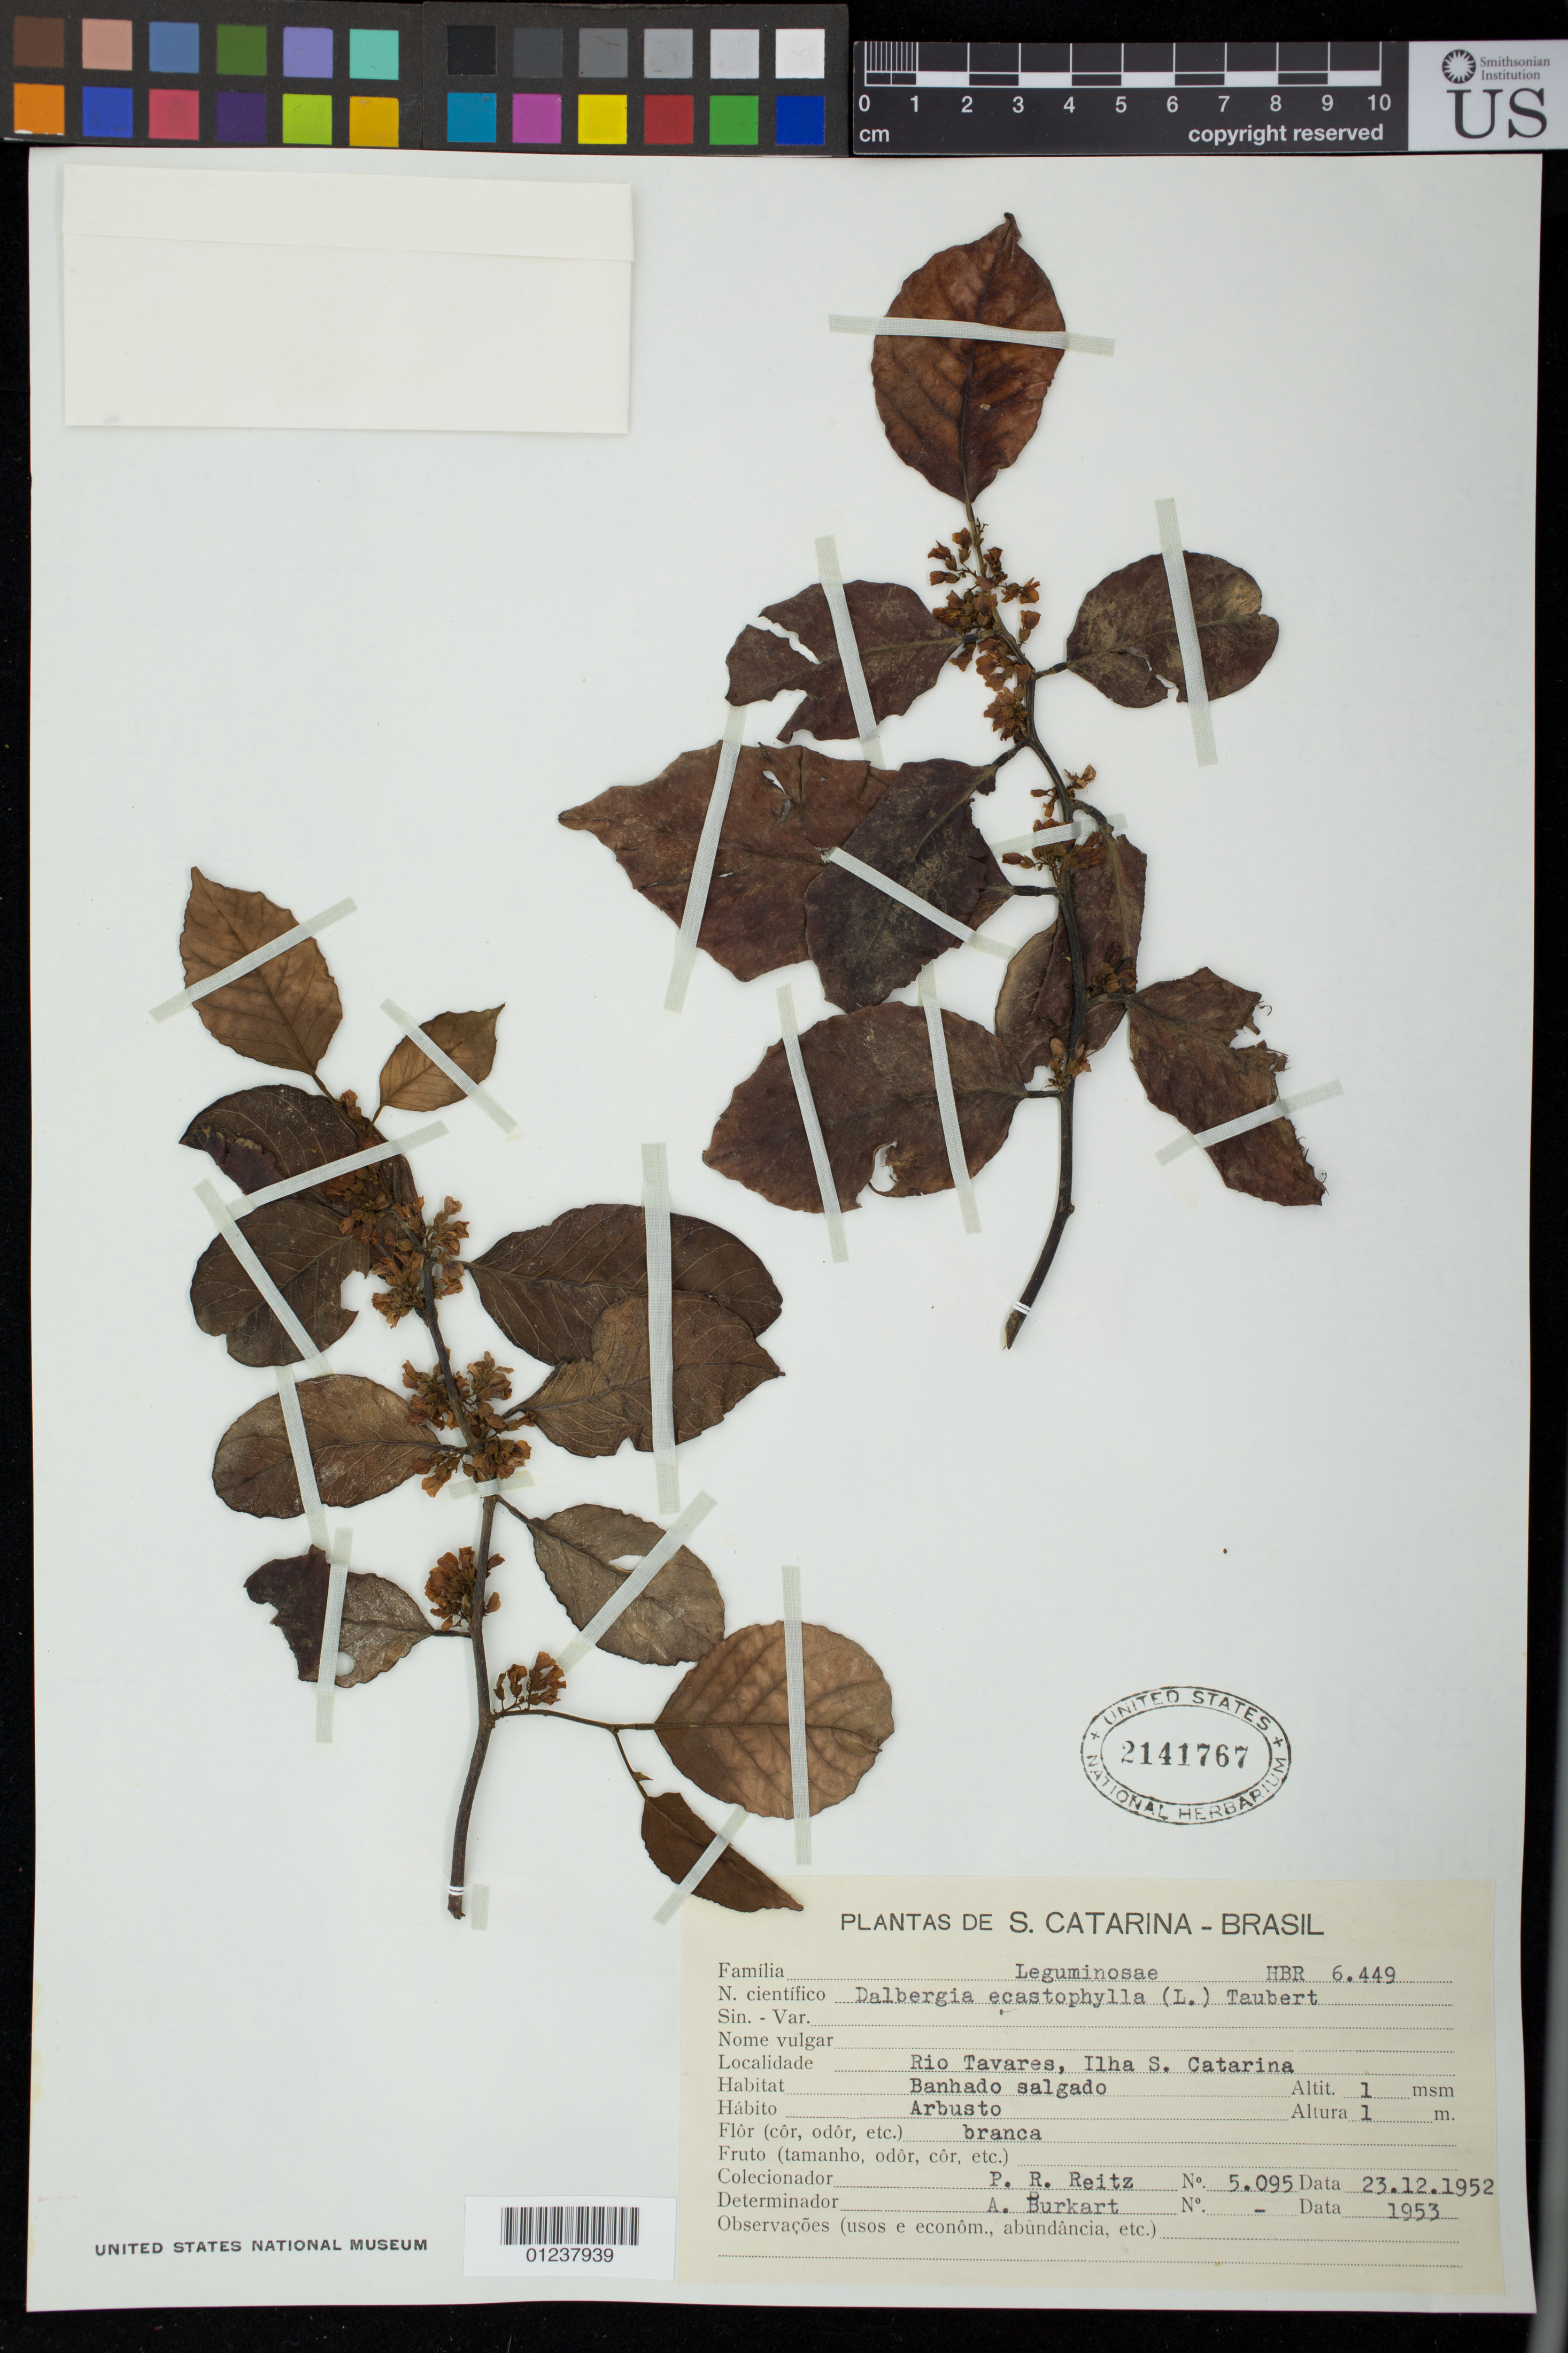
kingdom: Plantae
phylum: Tracheophyta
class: Magnoliopsida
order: Fabales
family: Fabaceae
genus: Dalbergia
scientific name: Dalbergia ecastaphyllum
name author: (L.) Taub.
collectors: R. Reitz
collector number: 5095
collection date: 1952-12-23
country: Brazil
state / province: Santa Catarina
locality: Rio Tavares, Ilha S. Catarina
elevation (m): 1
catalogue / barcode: US 2141767